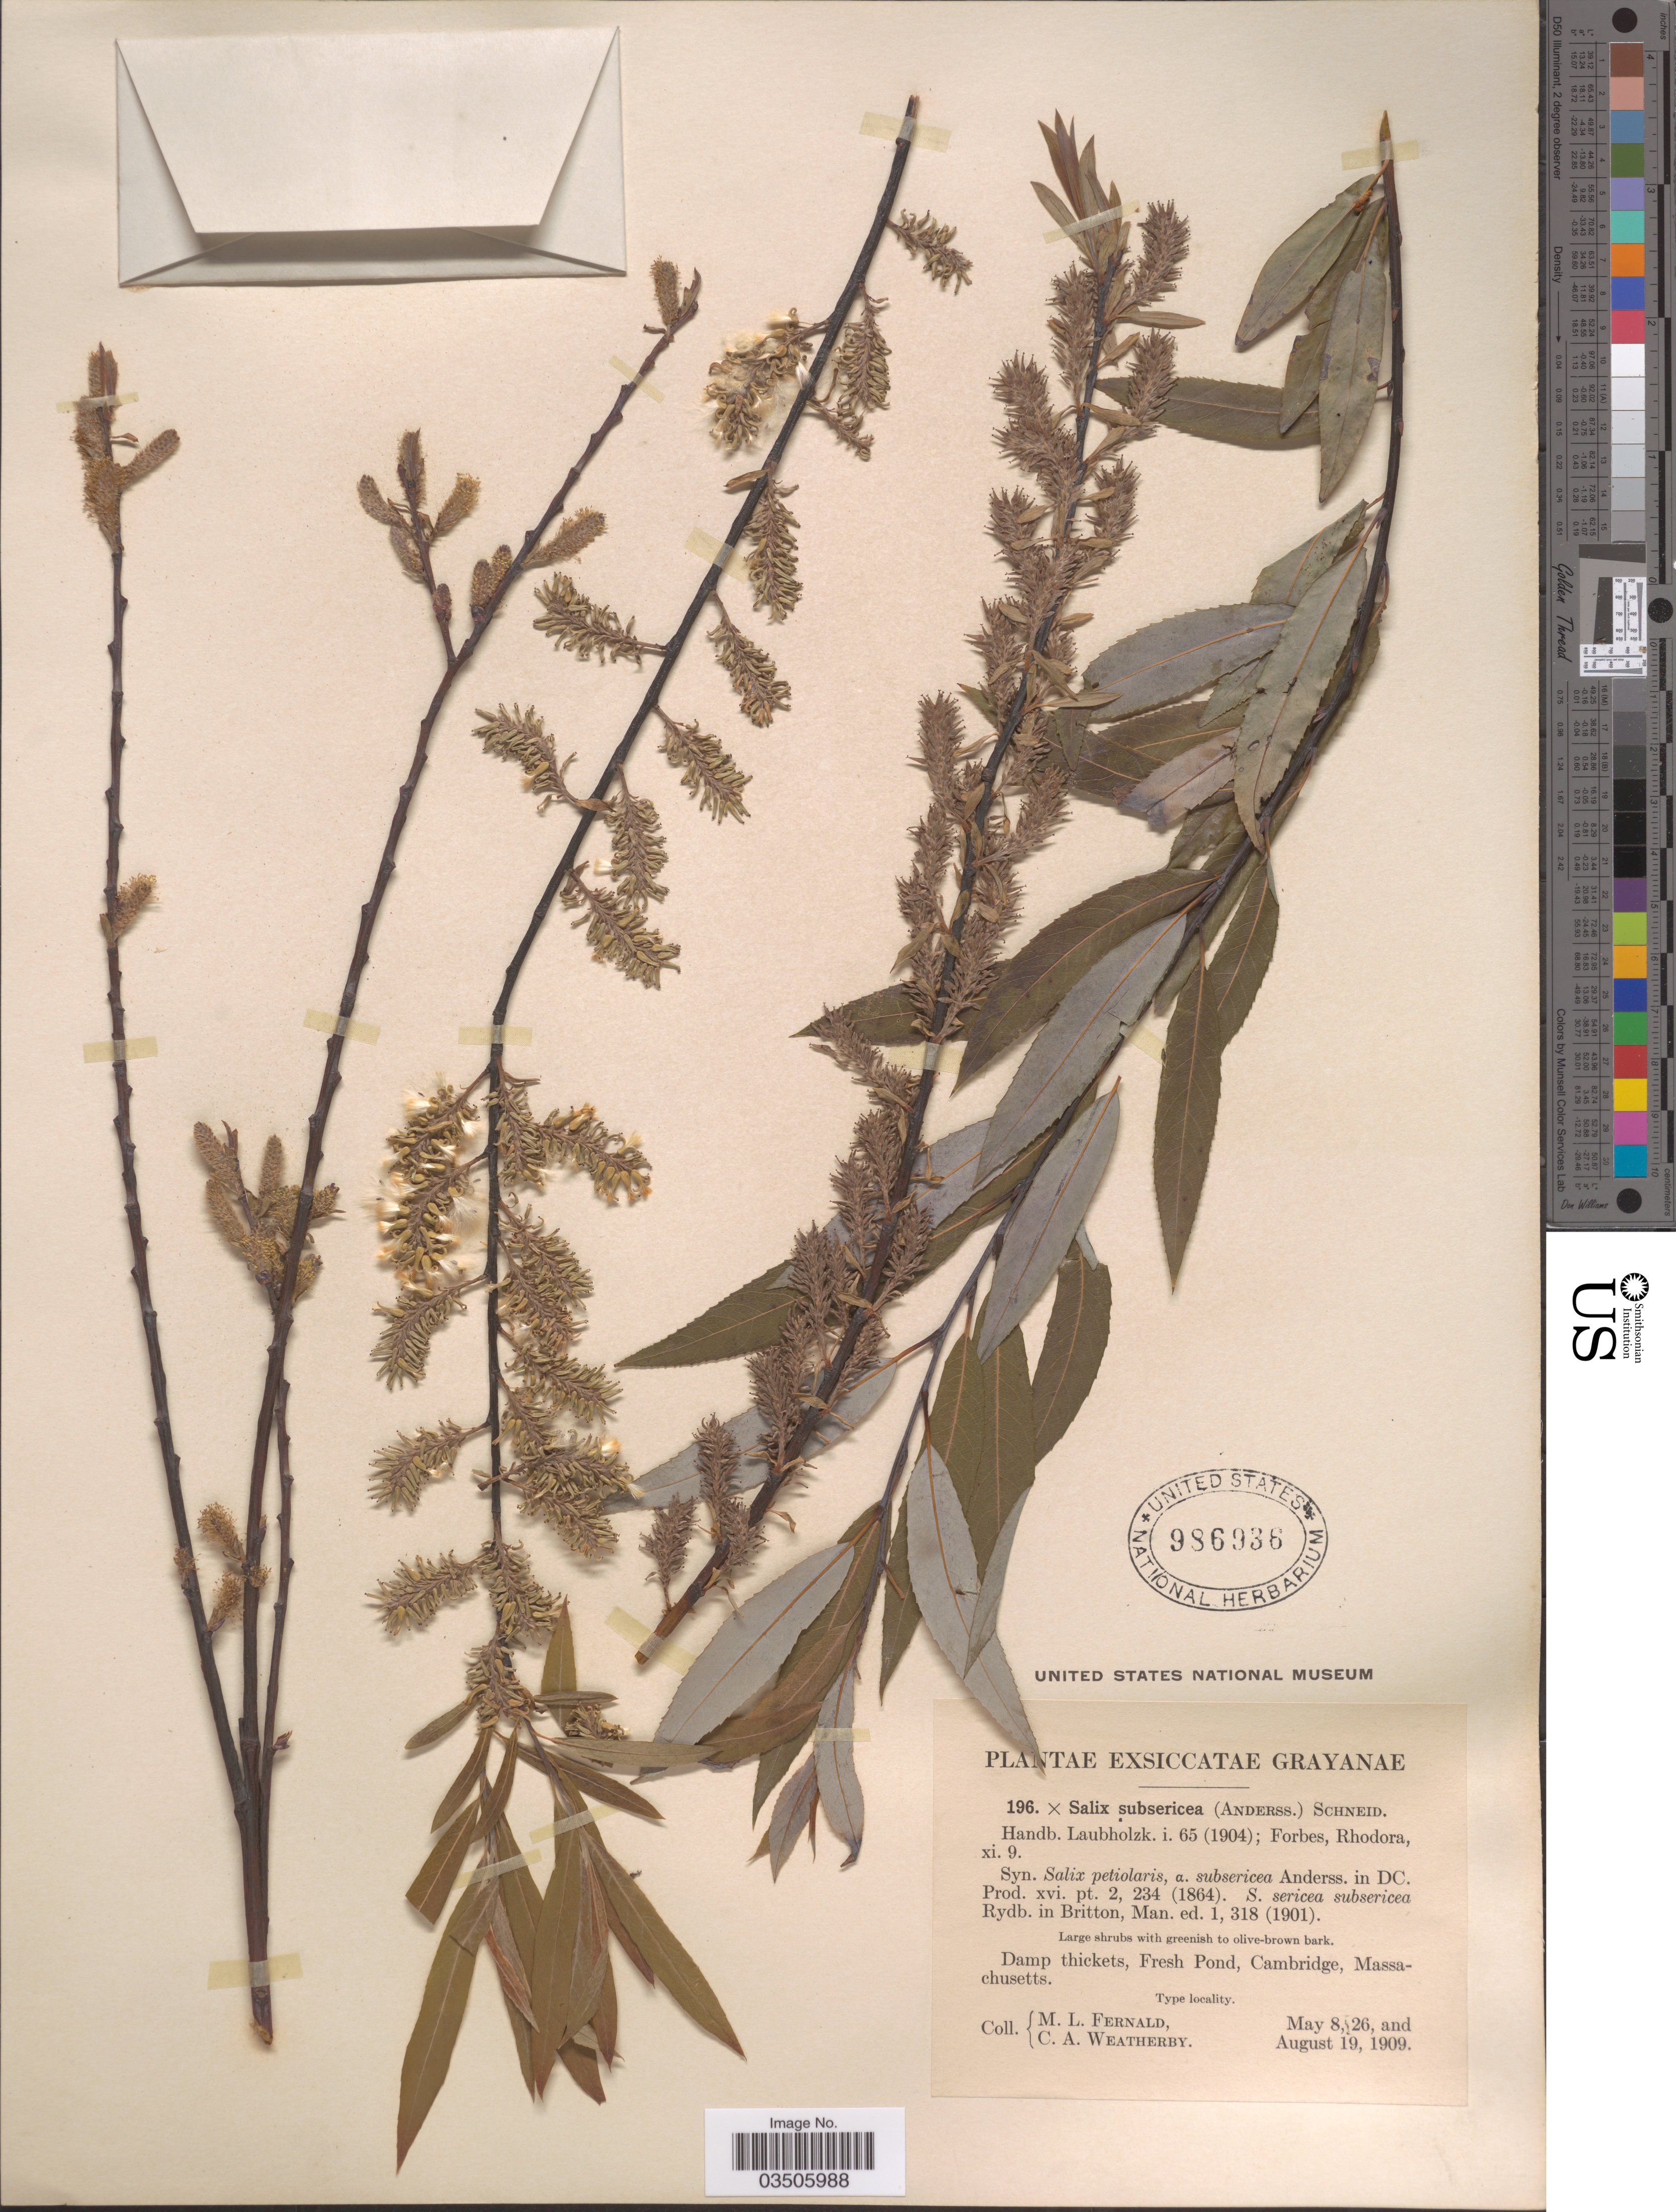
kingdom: Plantae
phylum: Tracheophyta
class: Magnoliopsida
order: Malpighiales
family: Salicaceae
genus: Salix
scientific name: Salix subsericea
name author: (Andersson) C.K. Schneid.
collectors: M. L. Fernald & C. A. Weatherby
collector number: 196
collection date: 1909-05-08/1909-08-19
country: United States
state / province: Massachusetts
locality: Fresh Pond, Cambridge.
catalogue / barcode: US 986936